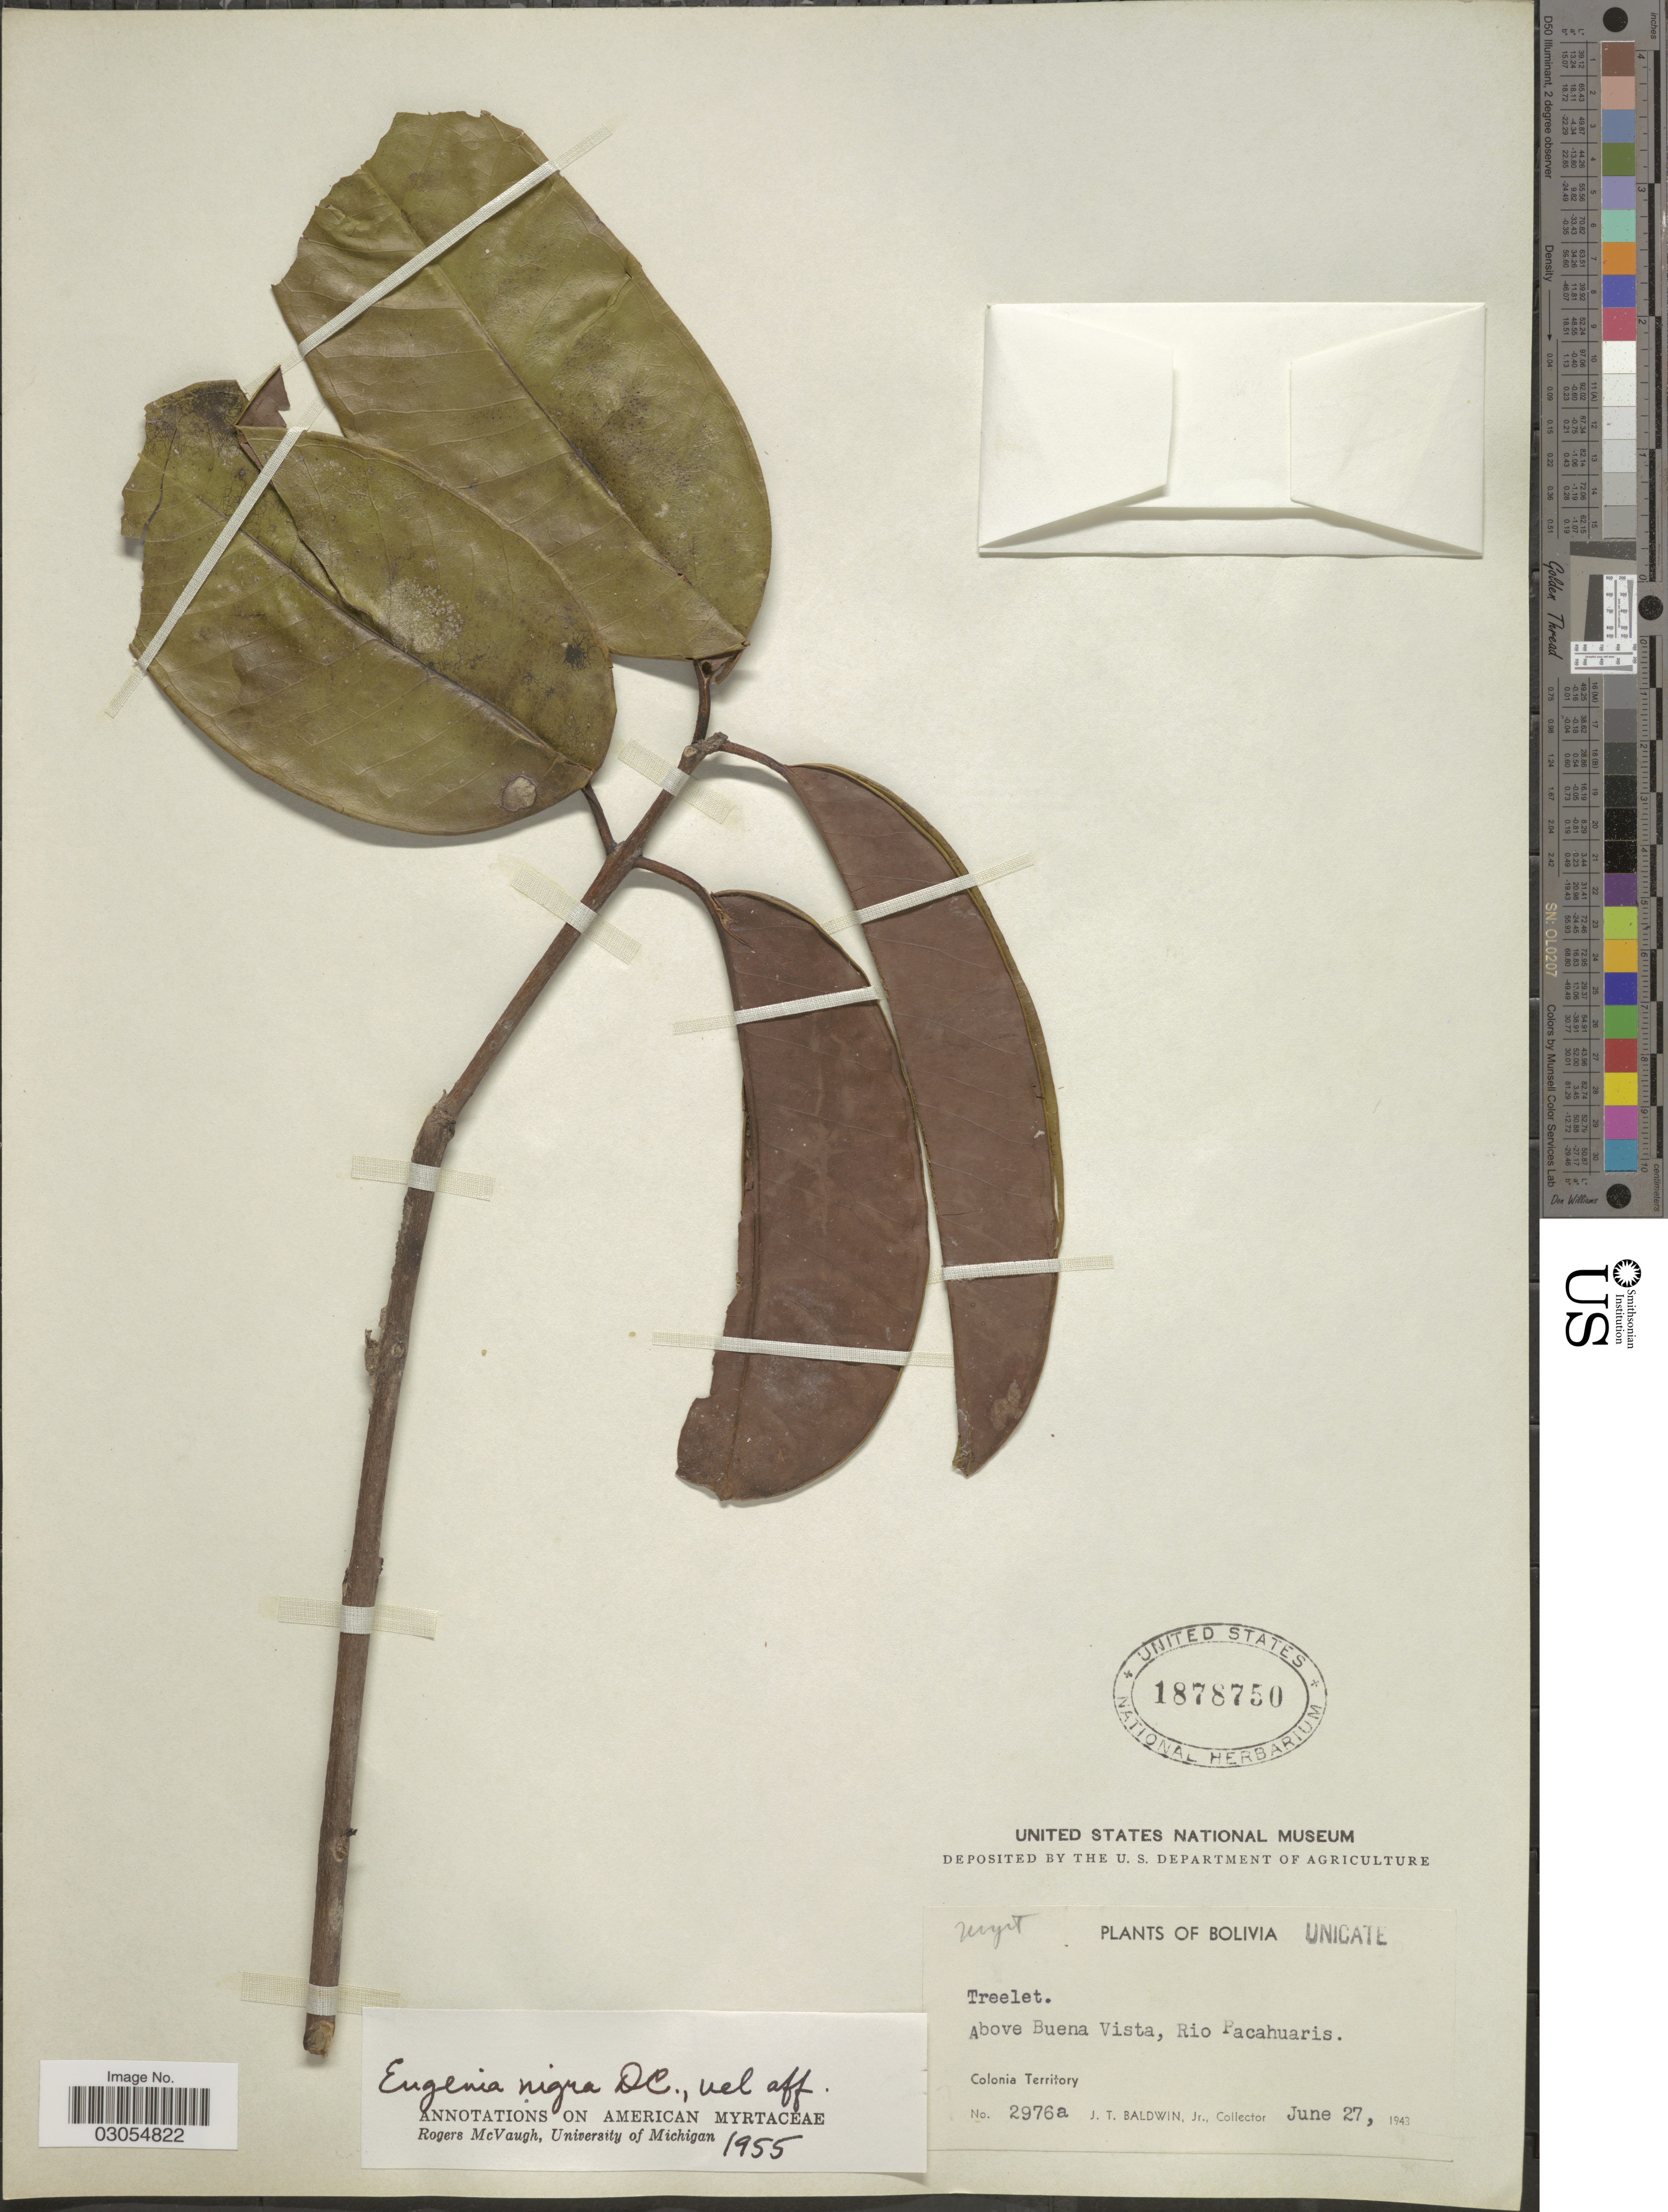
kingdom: Plantae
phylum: Tracheophyta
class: Magnoliopsida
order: Myrtales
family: Myrtaceae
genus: Eugenia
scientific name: Eugenia nigra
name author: Pennant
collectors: J. T. Baldwin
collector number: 2976a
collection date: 1943-06-27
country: Bolivia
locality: Above Buena Vista, Rio Pacahuaris. Colonia Territory.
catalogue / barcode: US 1878750